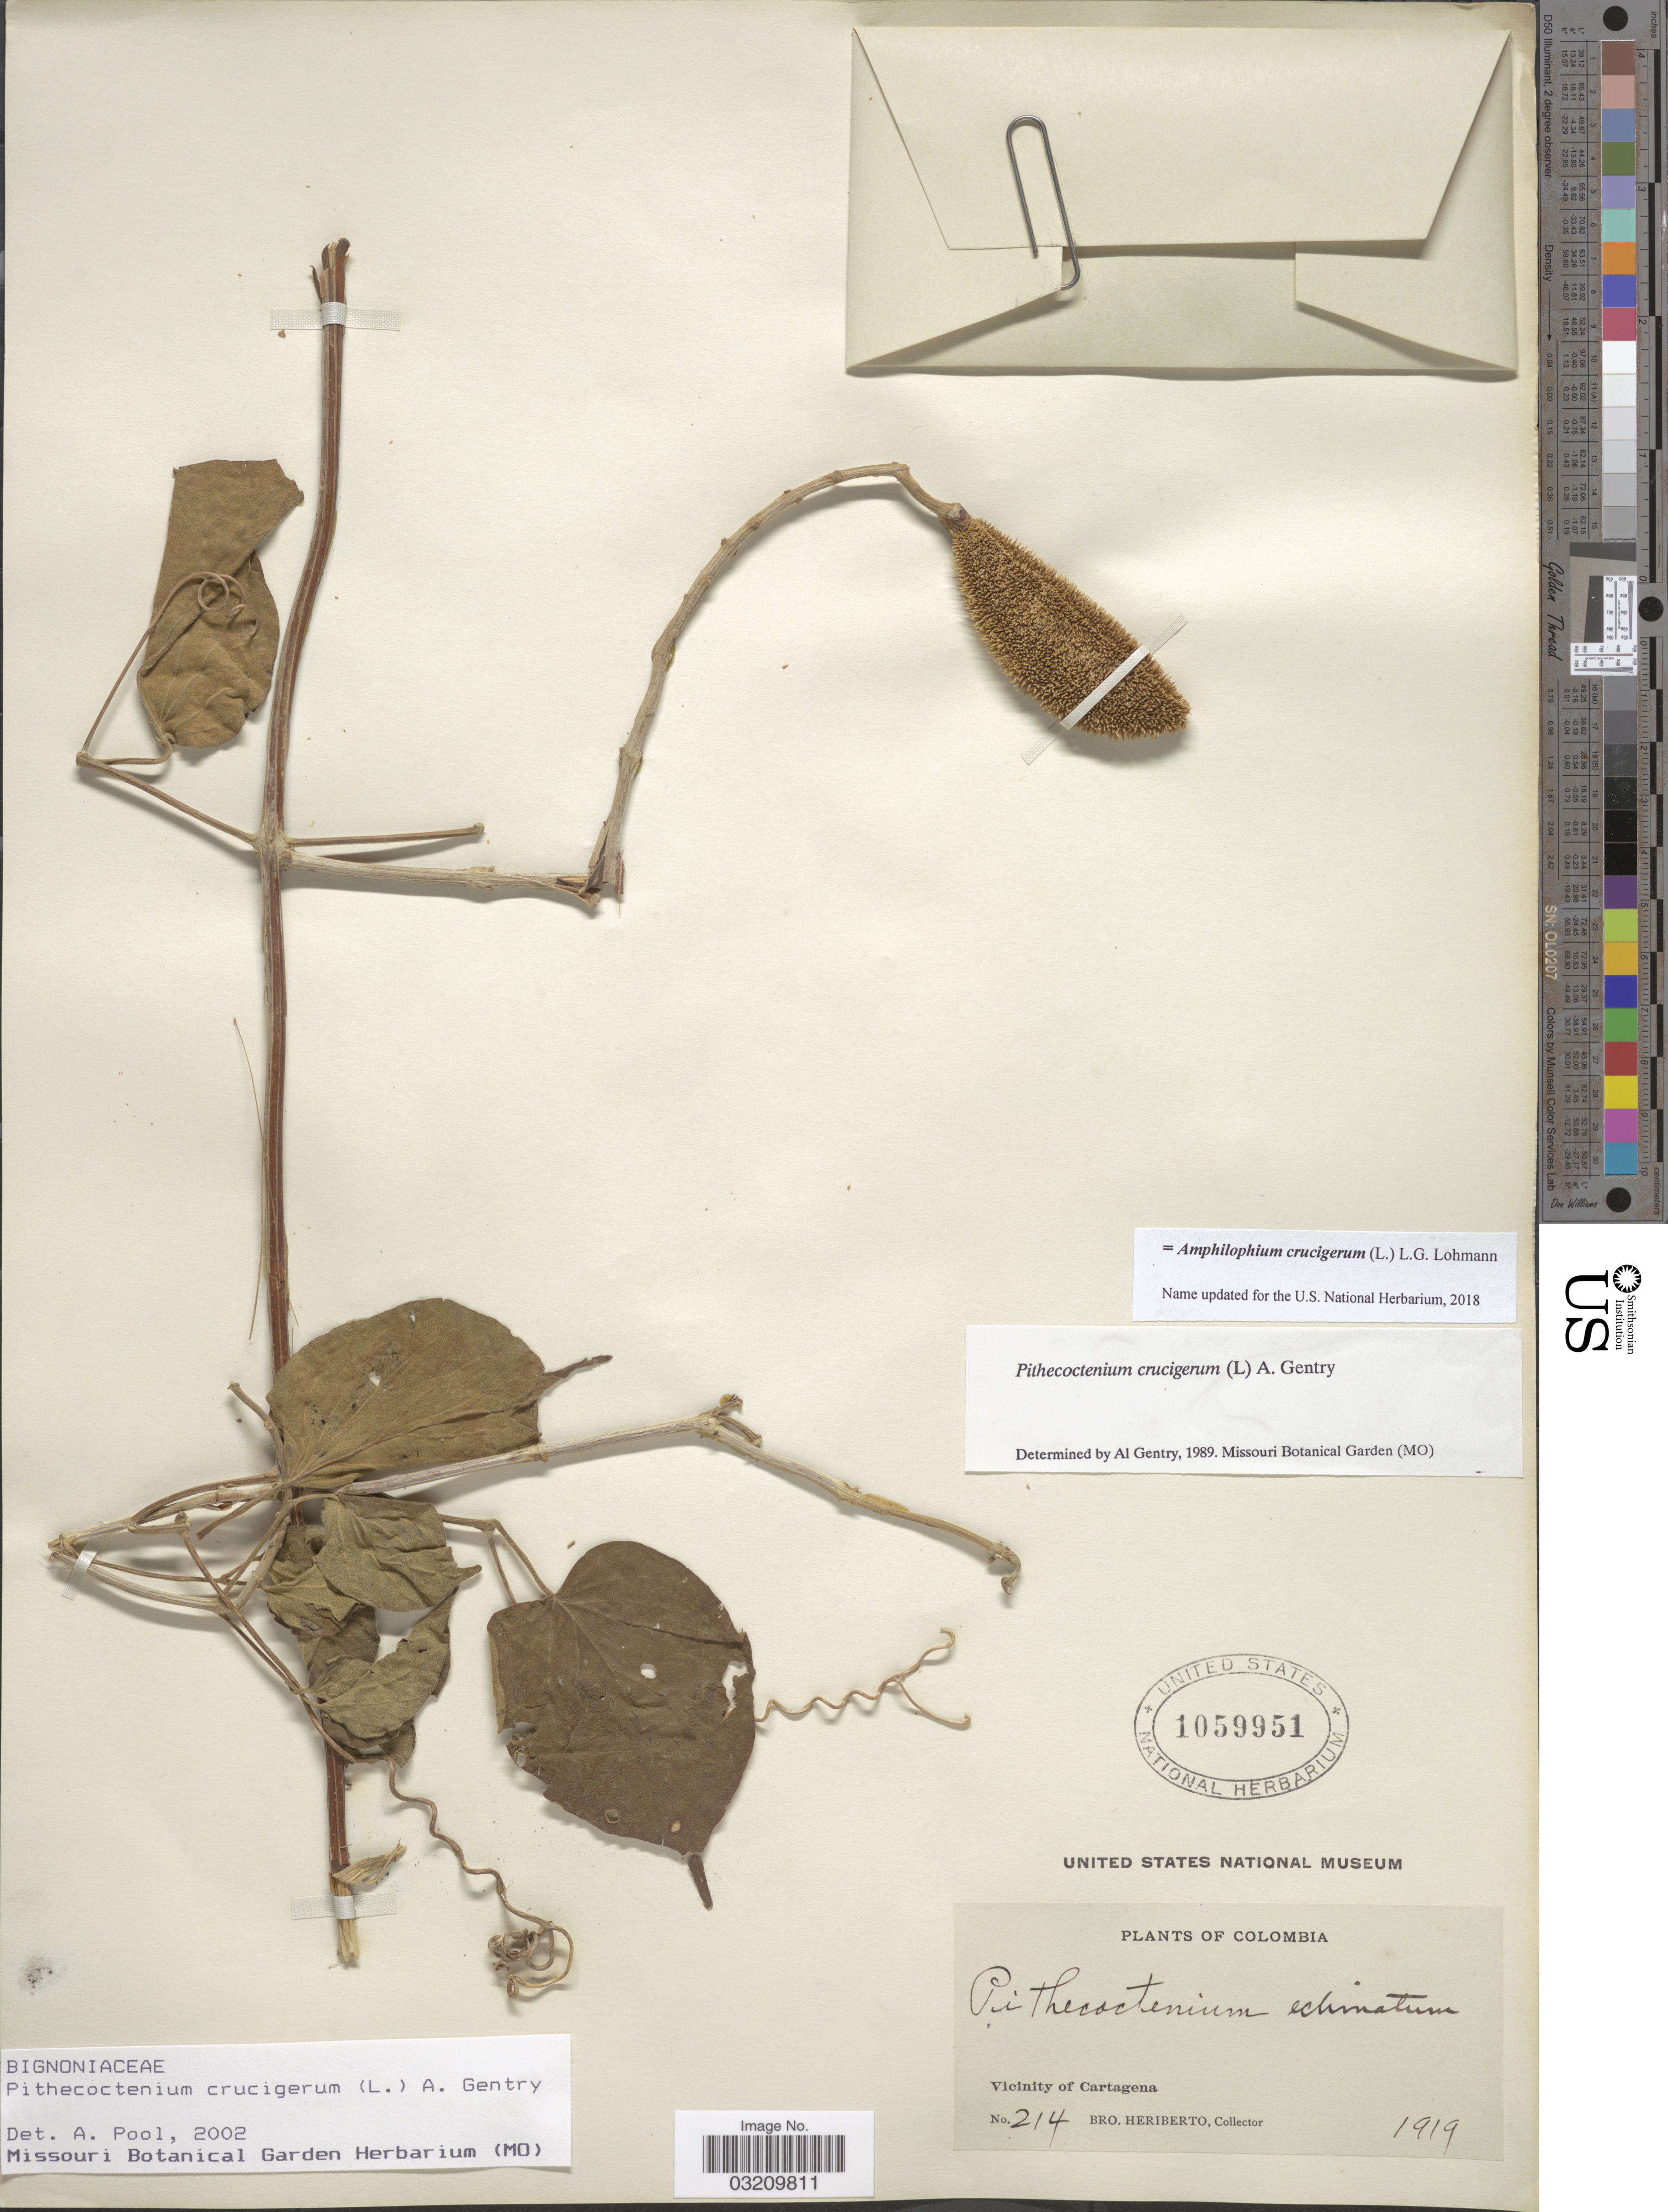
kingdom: Plantae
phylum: Tracheophyta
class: Magnoliopsida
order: Lamiales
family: Bignoniaceae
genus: Amphilophium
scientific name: Amphilophium crucigerum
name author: (L.) L.G. Lohmann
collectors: B. Heriberto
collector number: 214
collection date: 1919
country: Colombia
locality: Vicinity of Cartagena.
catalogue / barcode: US 1059951